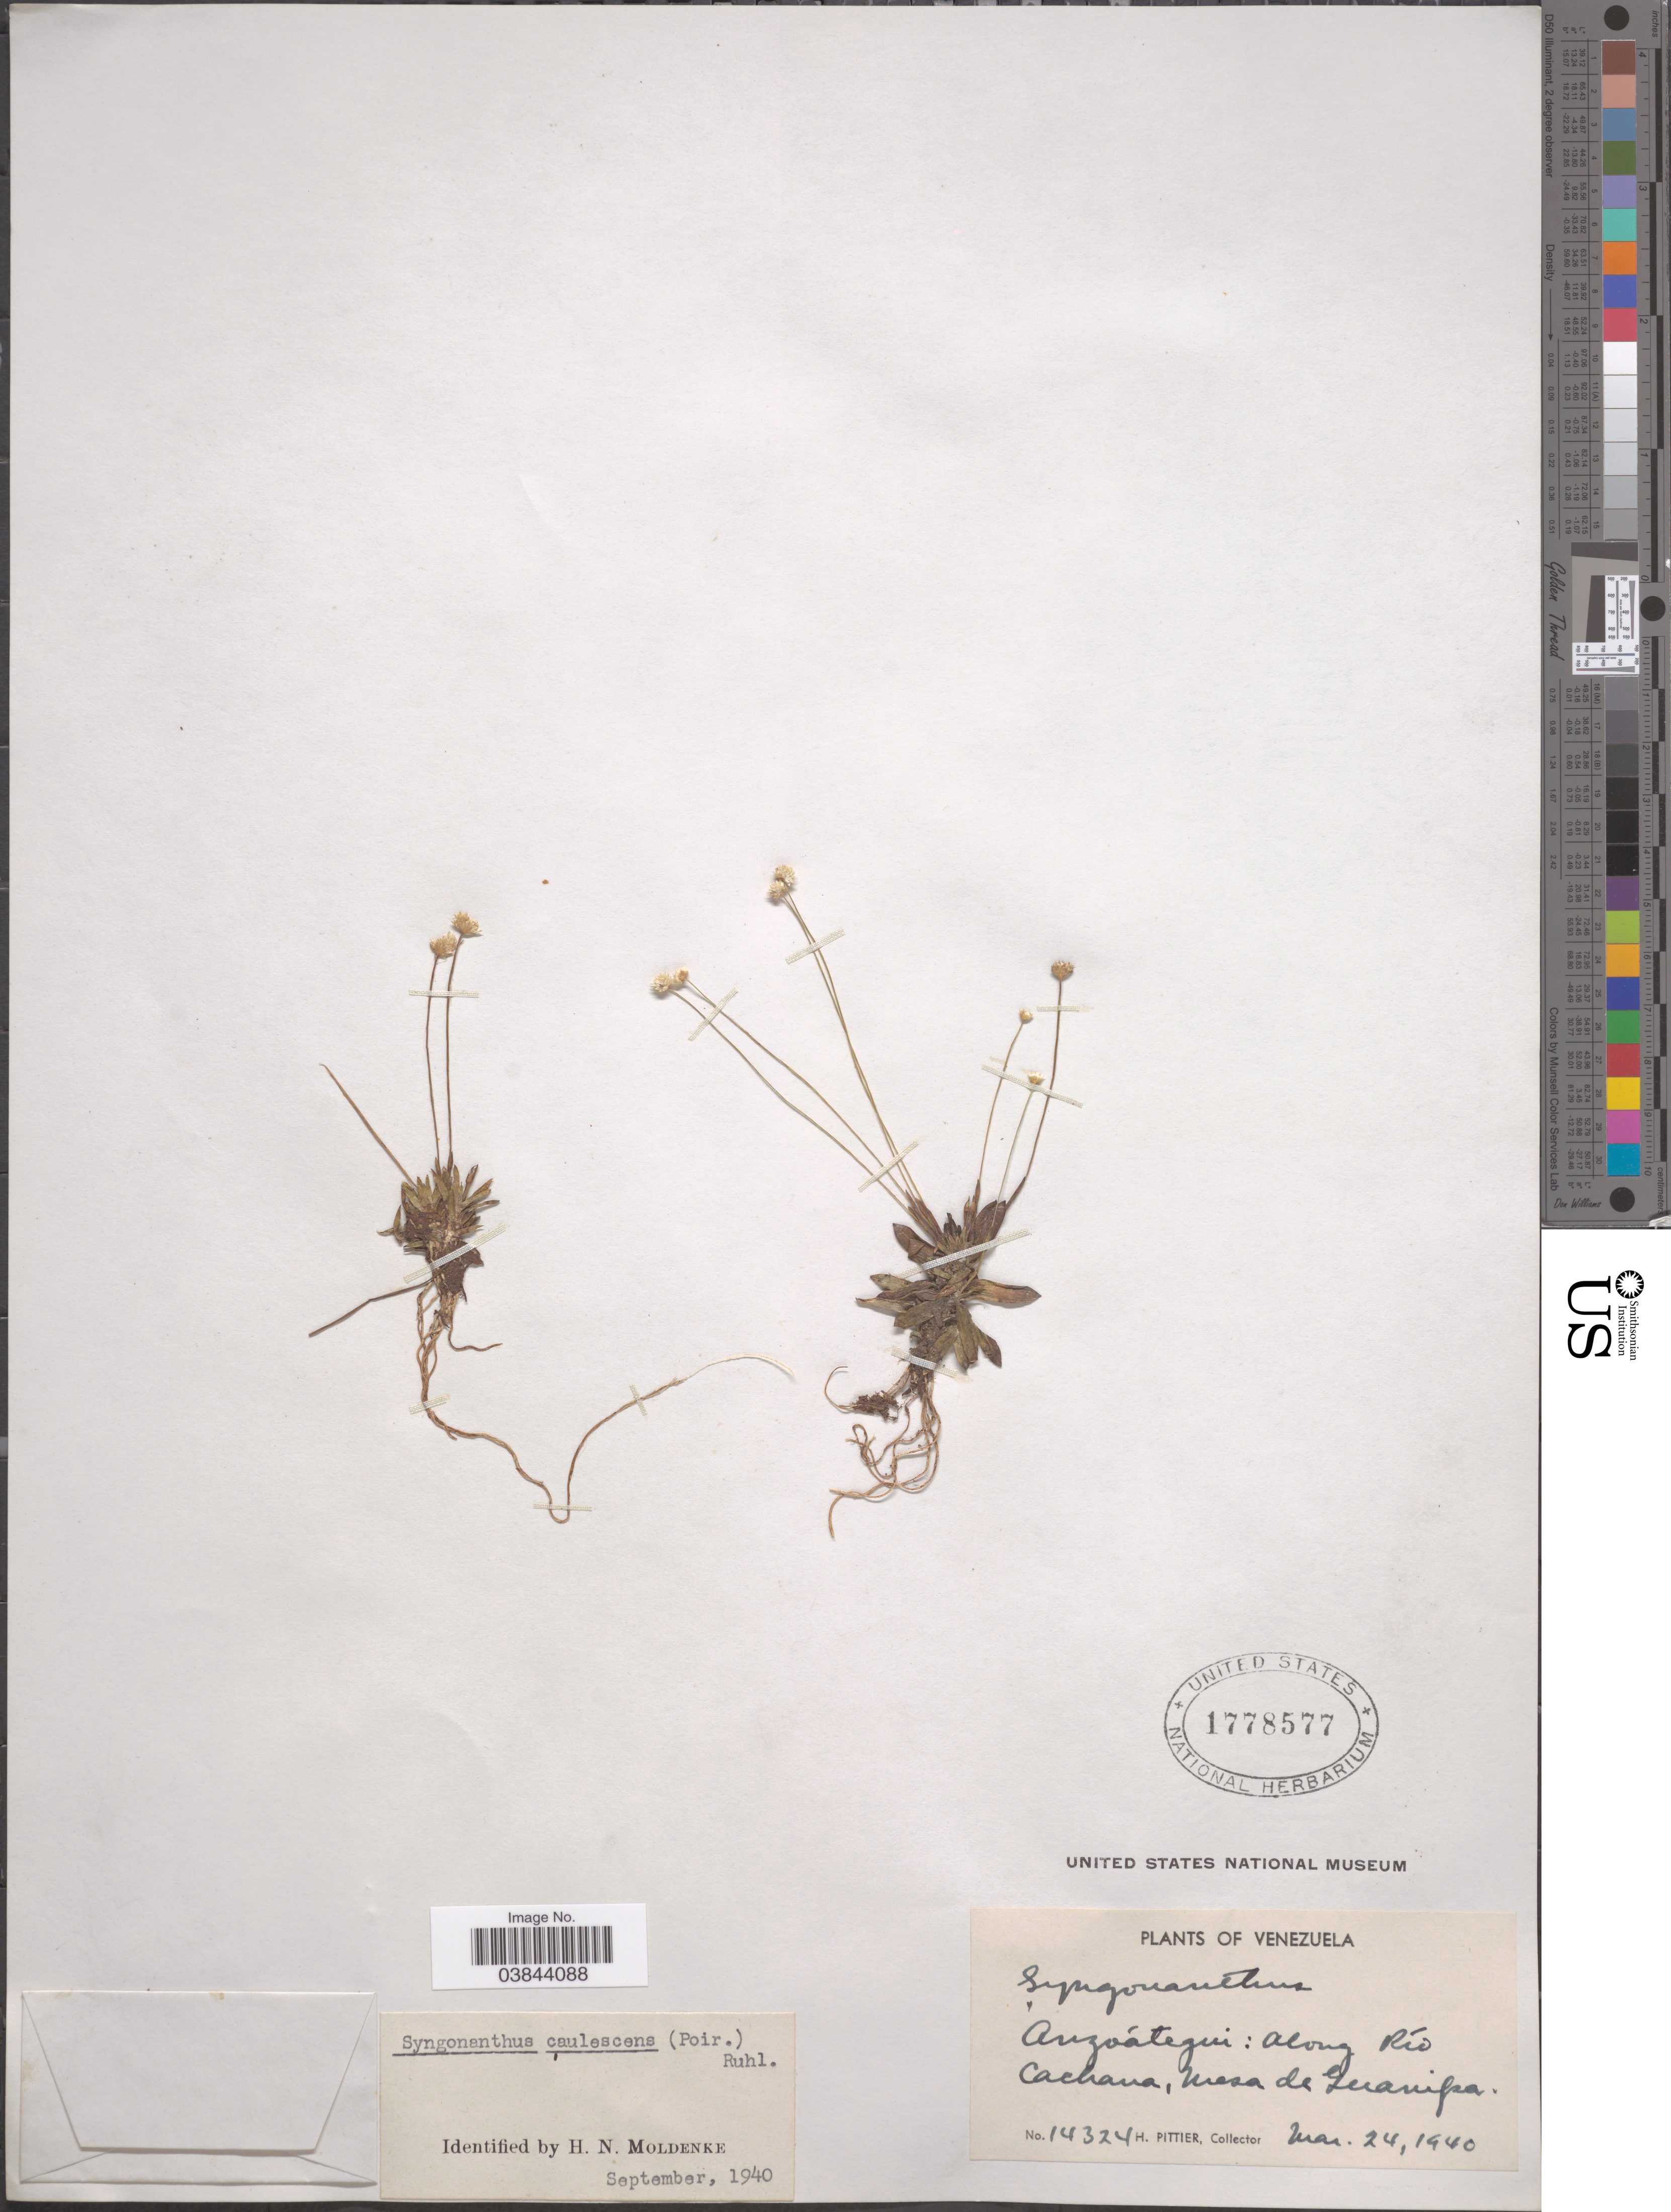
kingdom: Plantae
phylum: Tracheophyta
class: Liliopsida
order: Poales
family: Eriocaulaceae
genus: Syngonanthus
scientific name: Syngonanthus caulescens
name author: (Poir.) Ruhland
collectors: H. F. Pittier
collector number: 14324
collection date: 1940-03-24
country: Venezuela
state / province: Anzoategui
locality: Along Río Cachana, Mesa de Guanipa.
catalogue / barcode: US 1778577